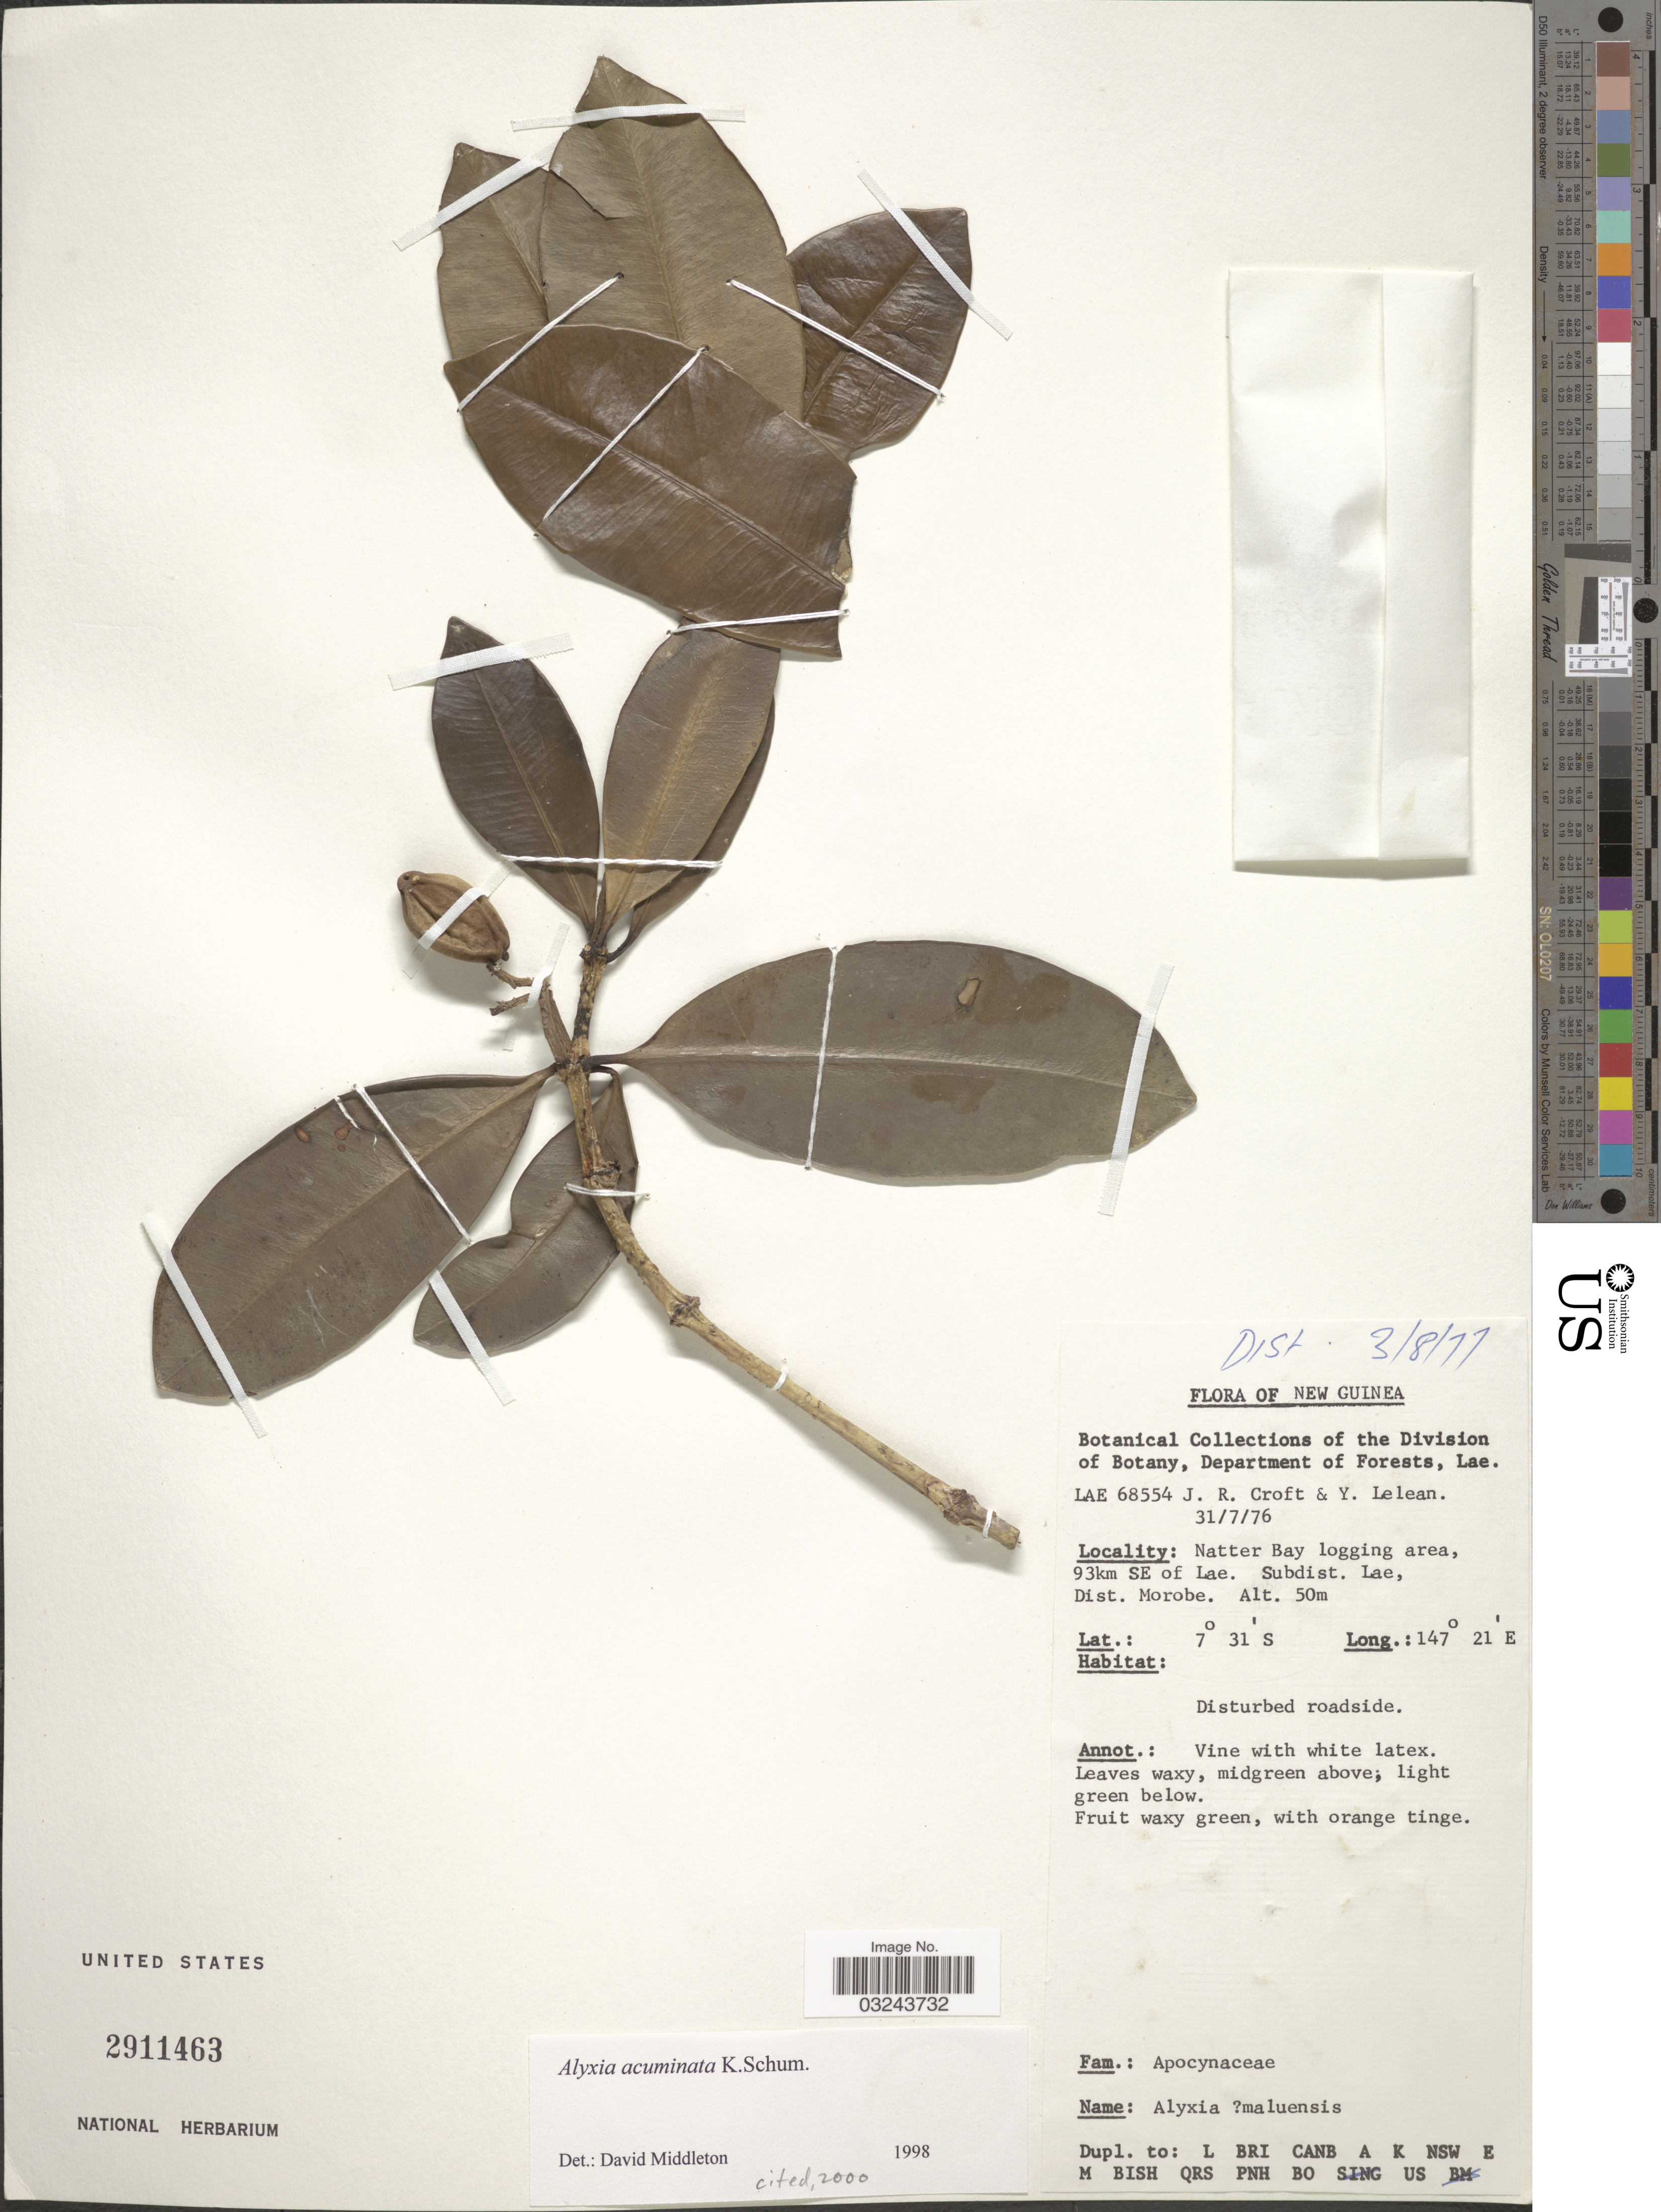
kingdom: Plantae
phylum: Tracheophyta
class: Magnoliopsida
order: Gentianales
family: Apocynaceae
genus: Alyxia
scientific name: Alyxia acuminata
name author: K. Schum.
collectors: J. R. Croft & Y. Lelean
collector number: LAE68554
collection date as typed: Transcribed d/m/y: 31/7/76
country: Papua New Guinea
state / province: Morobe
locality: New Guinea. Natter Bay logging area, 93km SE of Lae. Subdist. Lae, Dist. Morobe.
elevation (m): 50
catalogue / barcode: US 2911463